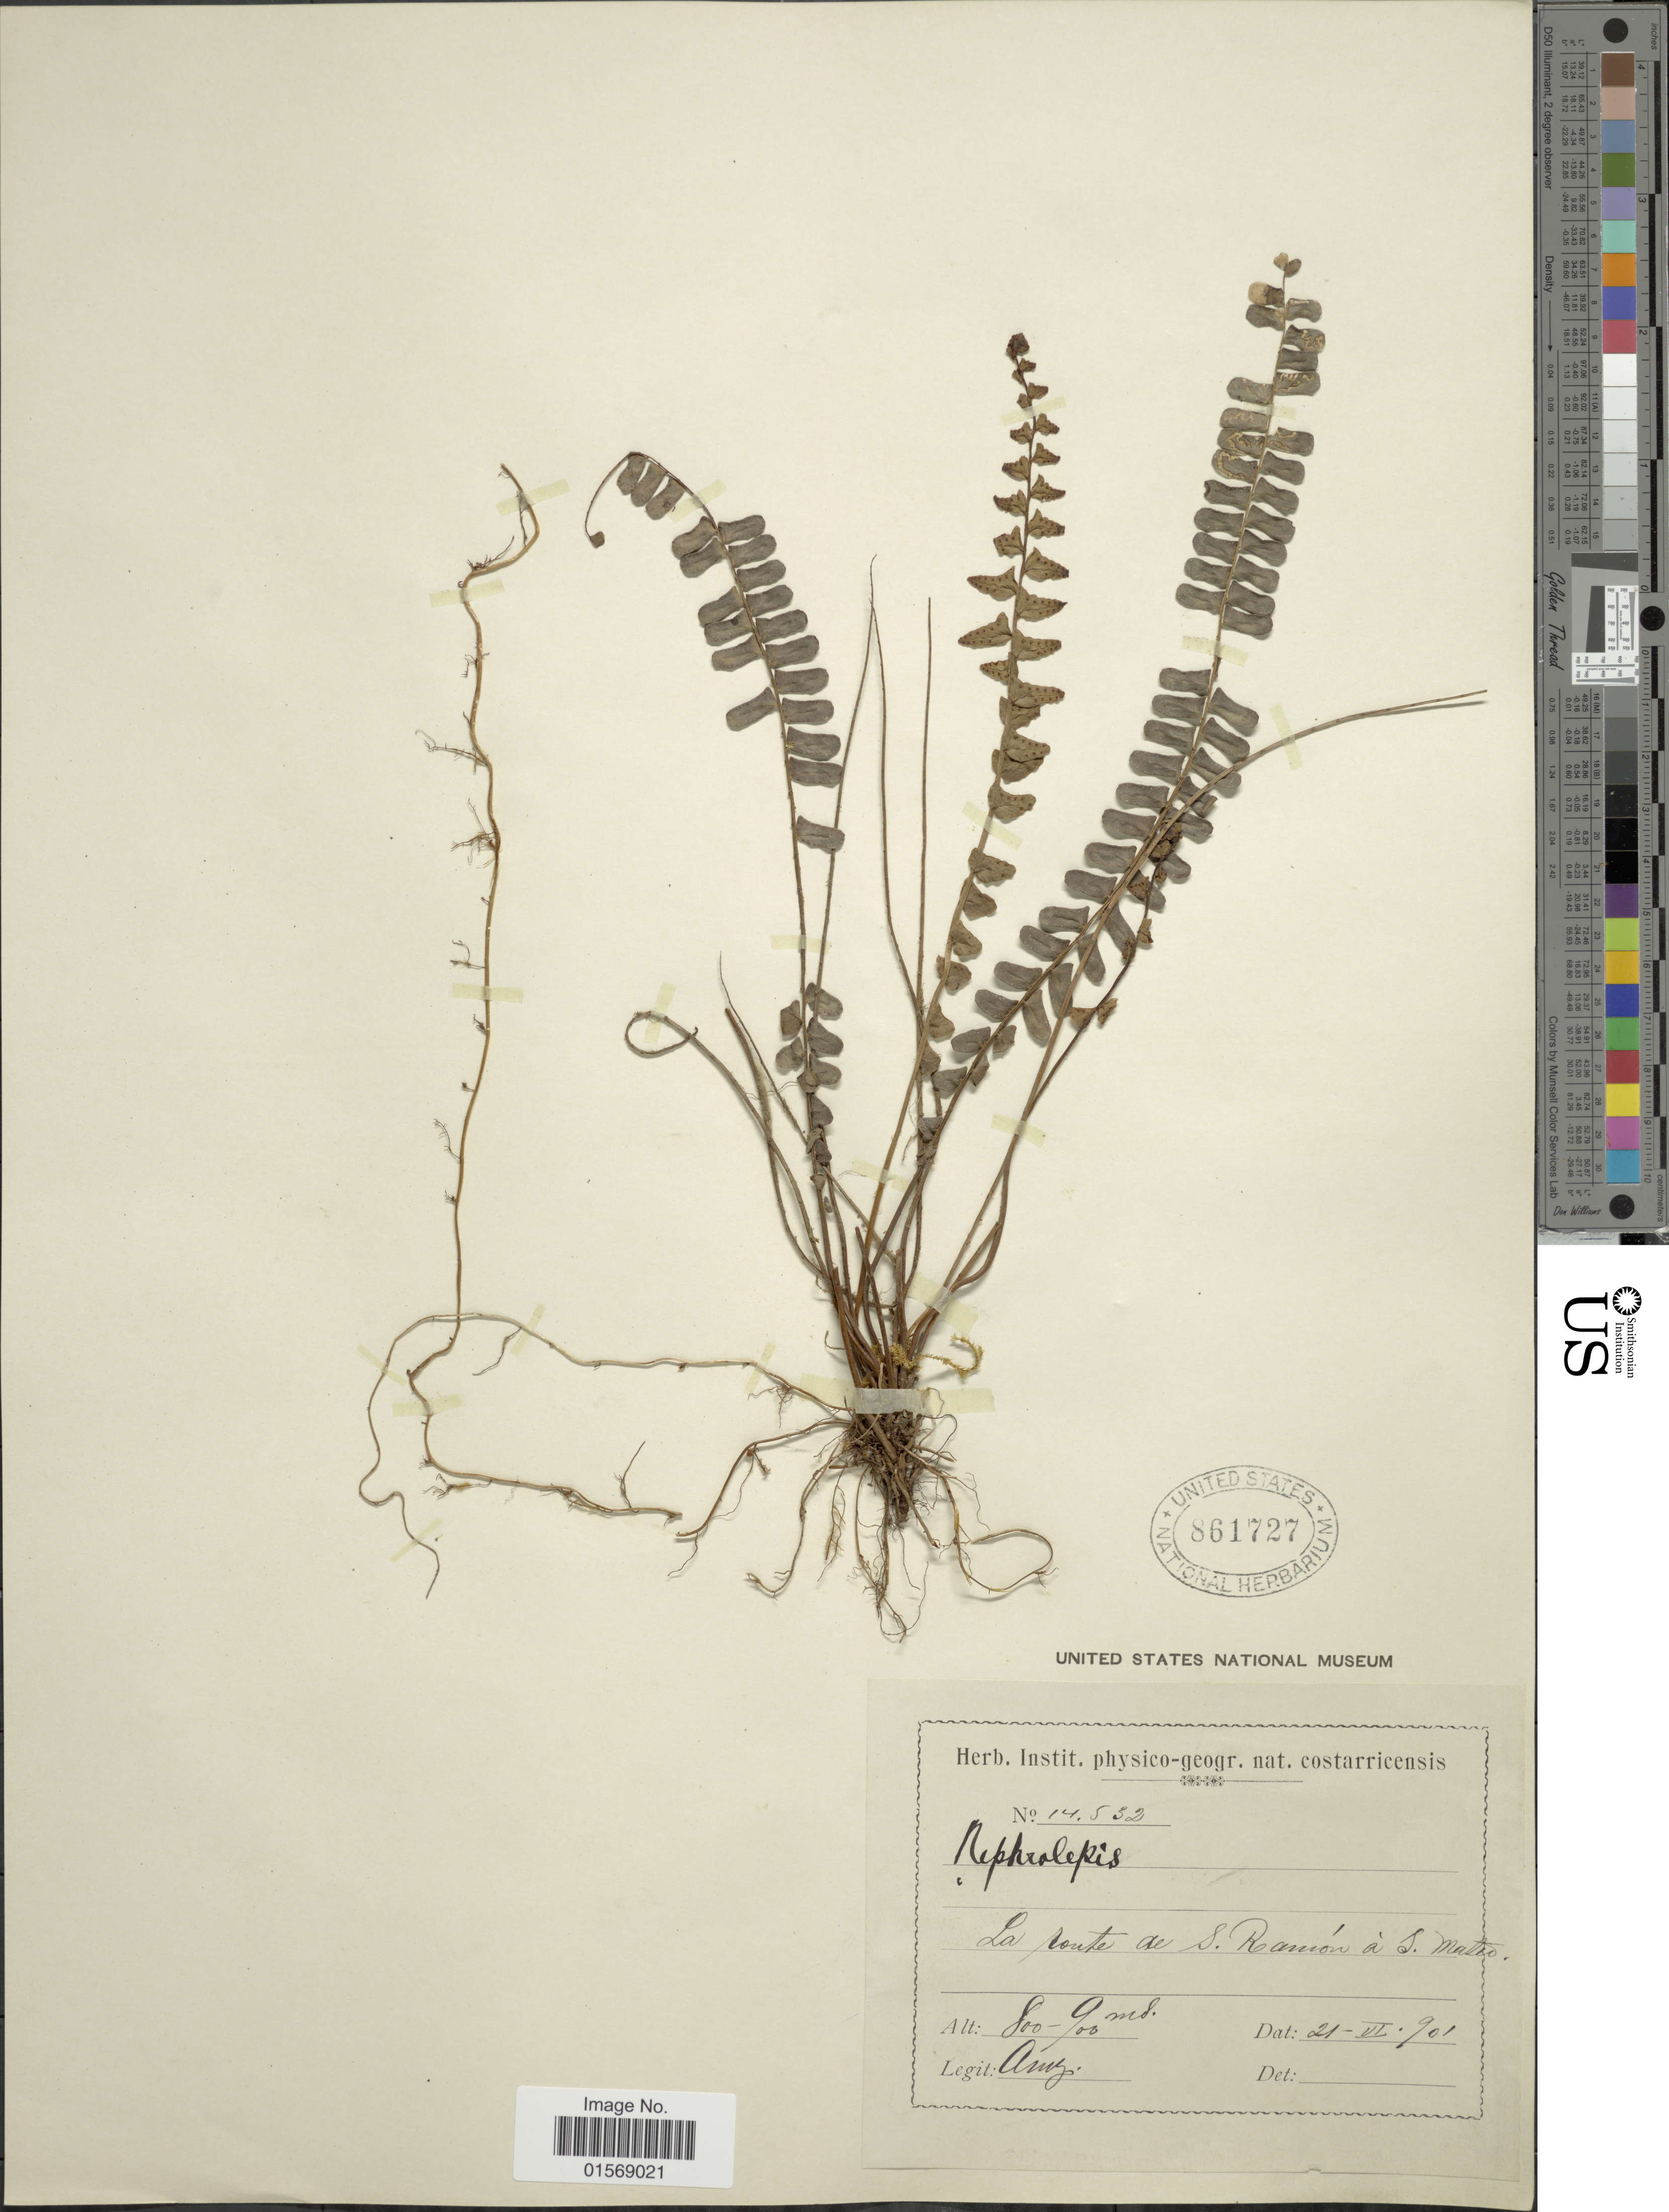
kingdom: Plantae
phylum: Tracheophyta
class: Polypodiopsida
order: Polypodiales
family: Nephrolepidaceae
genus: Nephrolepis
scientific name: Nephrolepis pectinata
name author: (Willd.) Schott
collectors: A. Brenes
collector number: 14532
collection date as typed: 21-VI-901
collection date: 1901-06-21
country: Costa Rica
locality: La route de S. Ramon a S. Matio.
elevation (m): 800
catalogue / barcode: US 861727